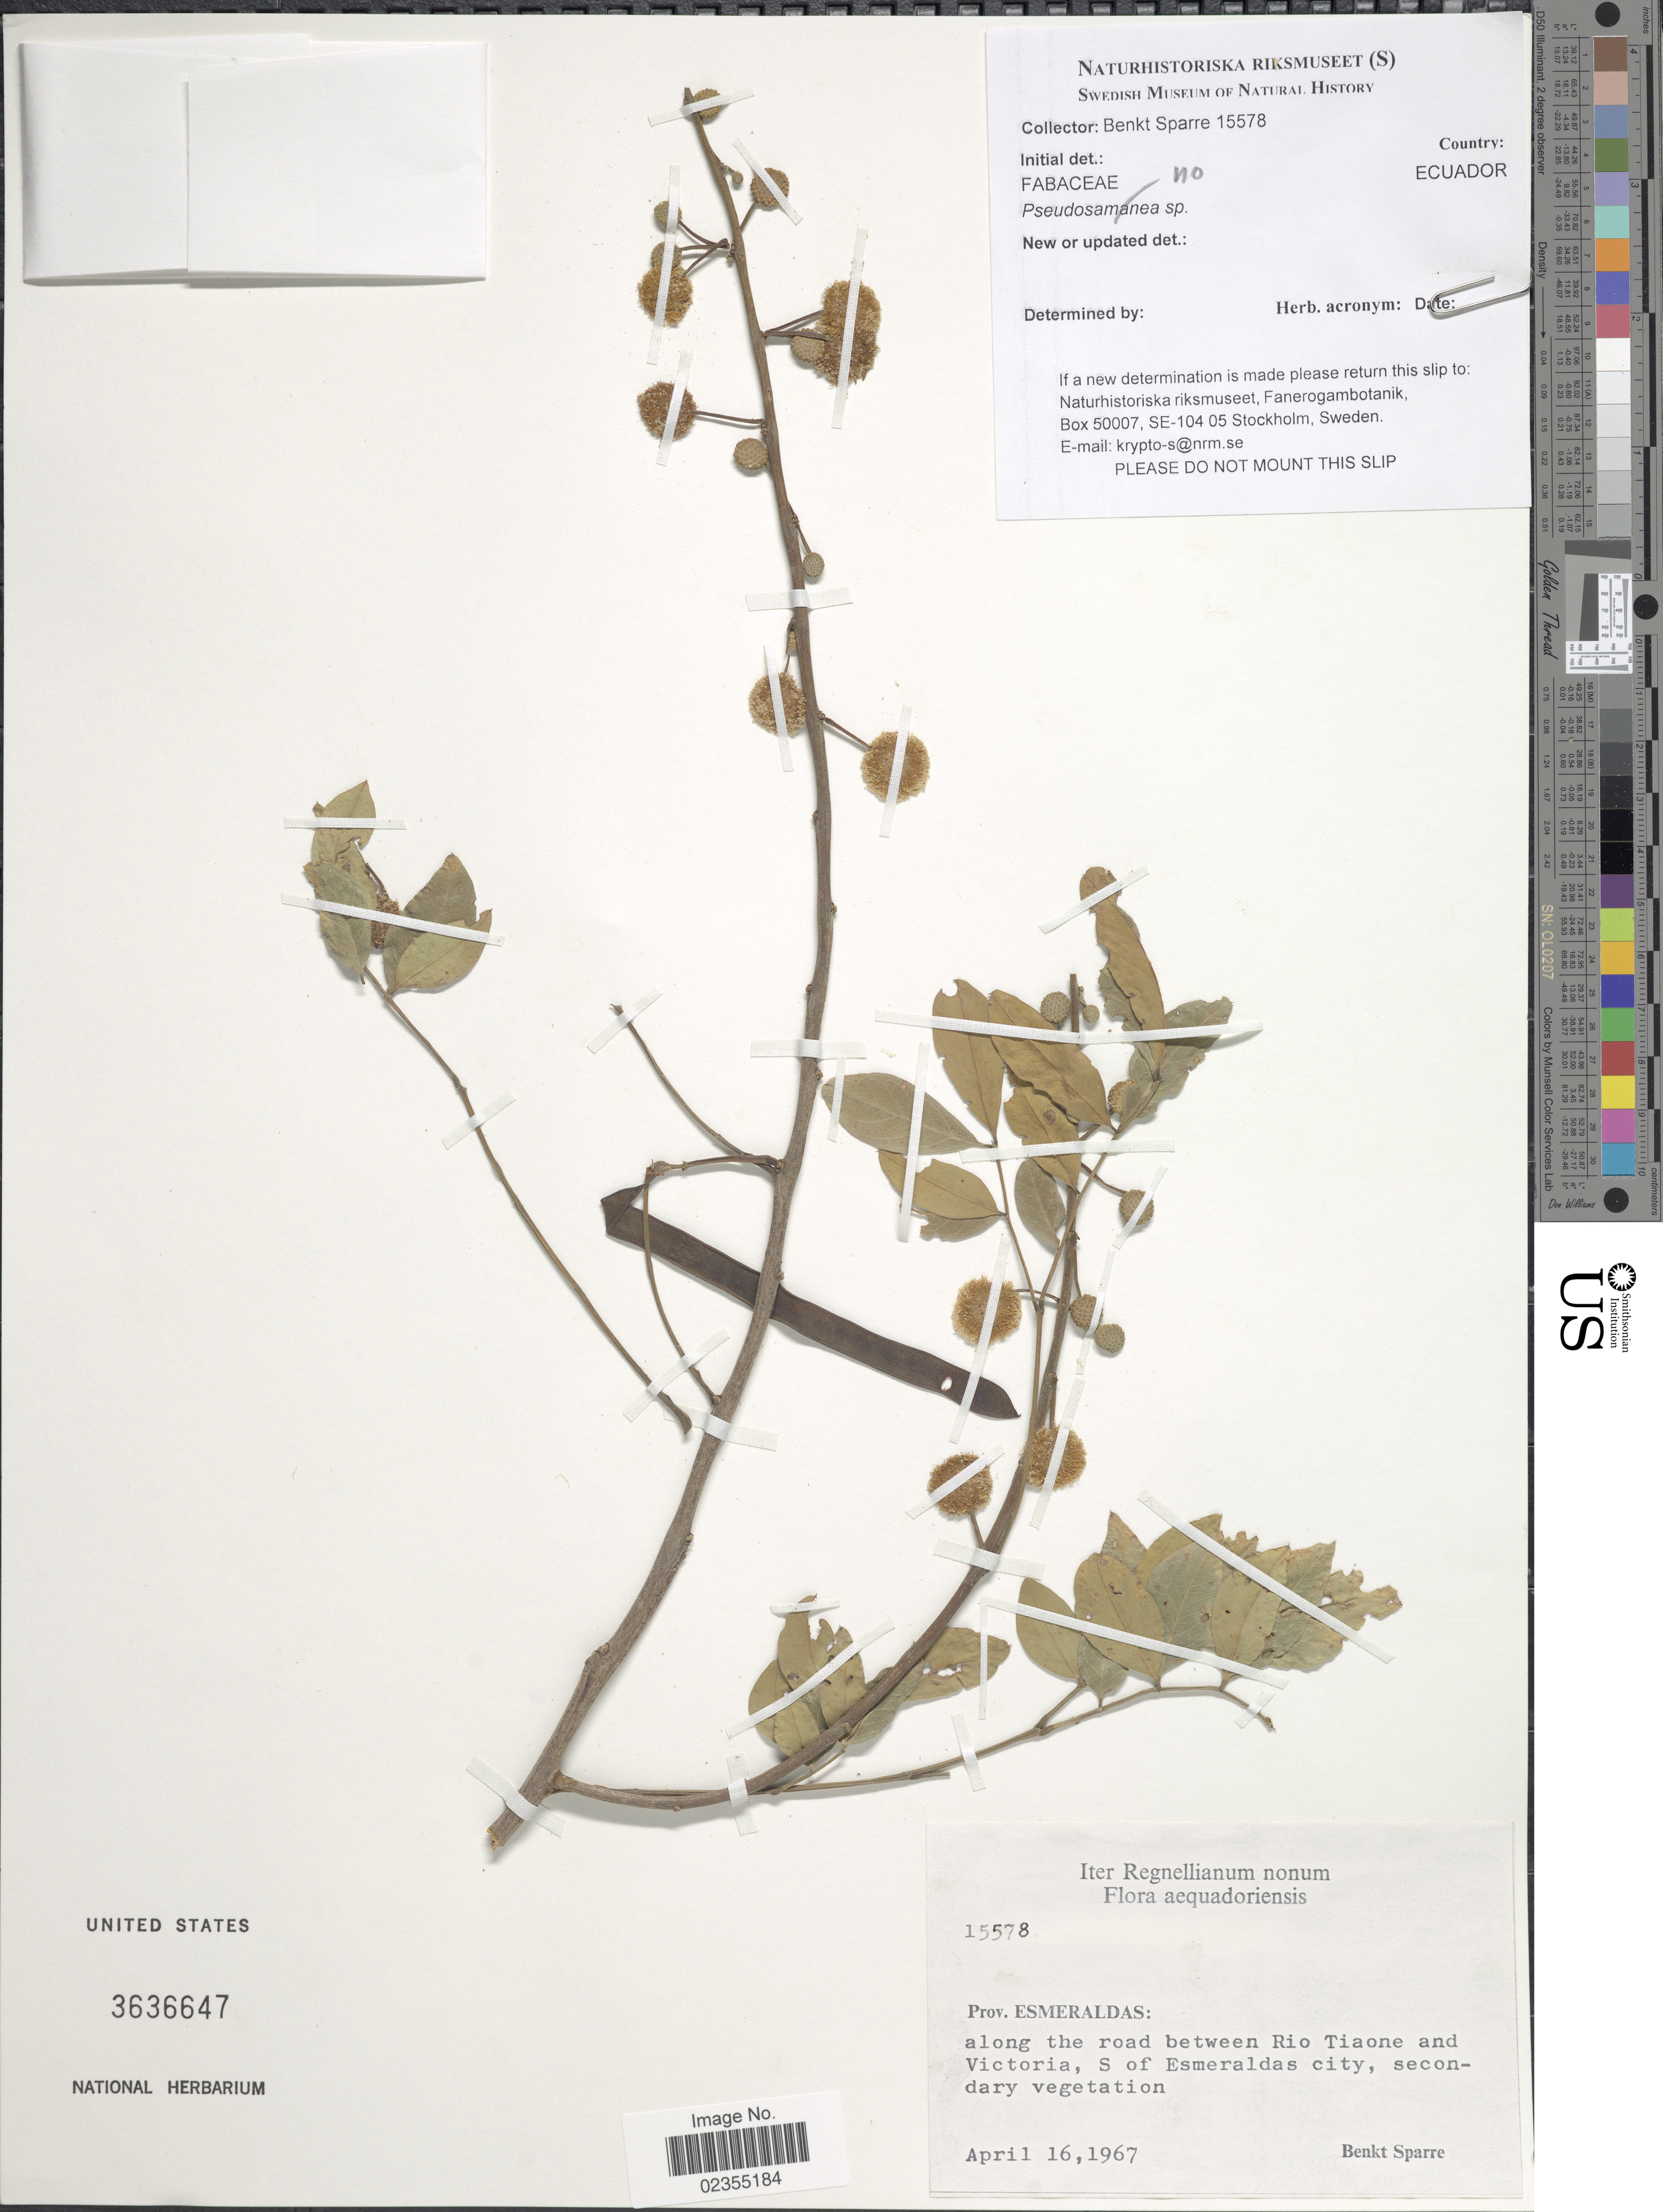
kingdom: Plantae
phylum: Tracheophyta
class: Magnoliopsida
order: Fabales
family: Fabaceae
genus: Leucaena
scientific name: Leucaena trichodes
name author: (Jacq.) Benth.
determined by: Mansano, V. F.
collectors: B. Sparre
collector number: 15578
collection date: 1967-04-16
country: Ecuador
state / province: Esmeraldas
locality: Prov. Esmeraldas: along the road between Rio Tiaone and Victoria, S of Emeraldas city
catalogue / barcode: US 3636647